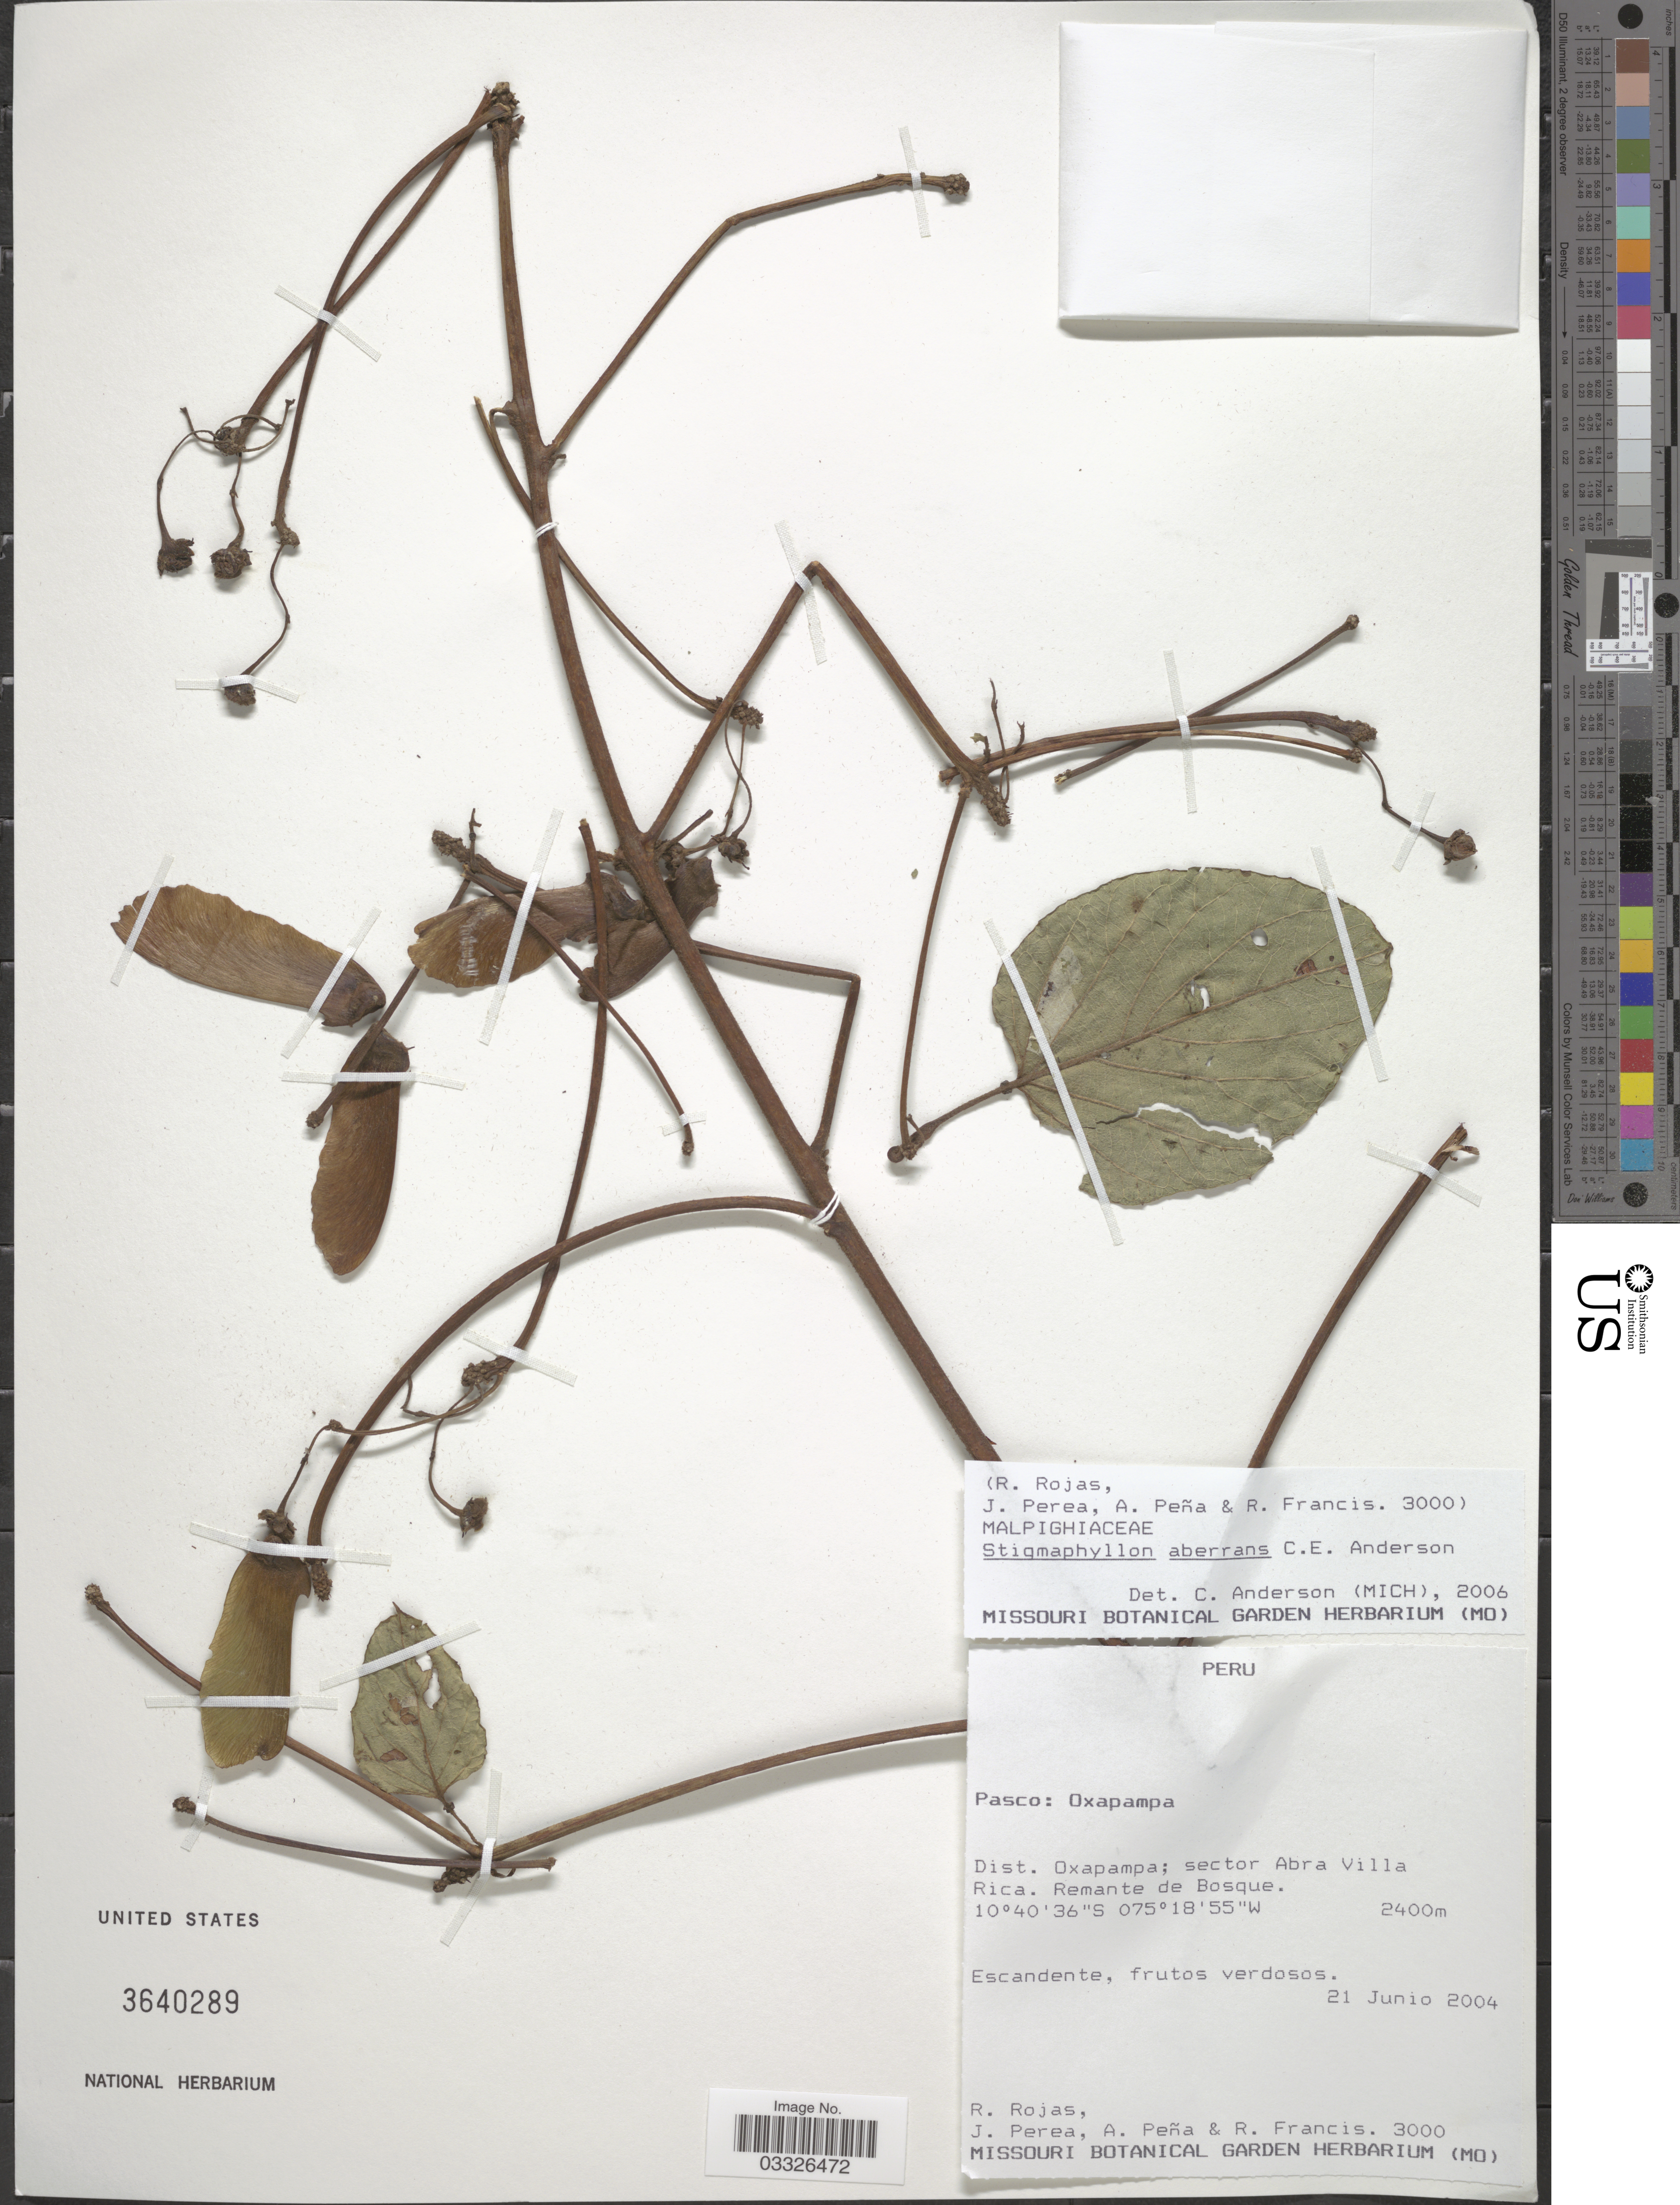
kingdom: Plantae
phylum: Tracheophyta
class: Magnoliopsida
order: Malpighiales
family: Malpighiaceae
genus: Stigmaphyllon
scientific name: Stigmaphyllon aberrans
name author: C.E. Anderson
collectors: R. Rojas, J. Perea, A. Peña & R. Francis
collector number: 3000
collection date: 2004-06-21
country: Peru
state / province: Pasco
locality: Oxapampa. Dist. Oxapampa; sector Abra Villa Rica.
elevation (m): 2400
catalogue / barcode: US 3640289